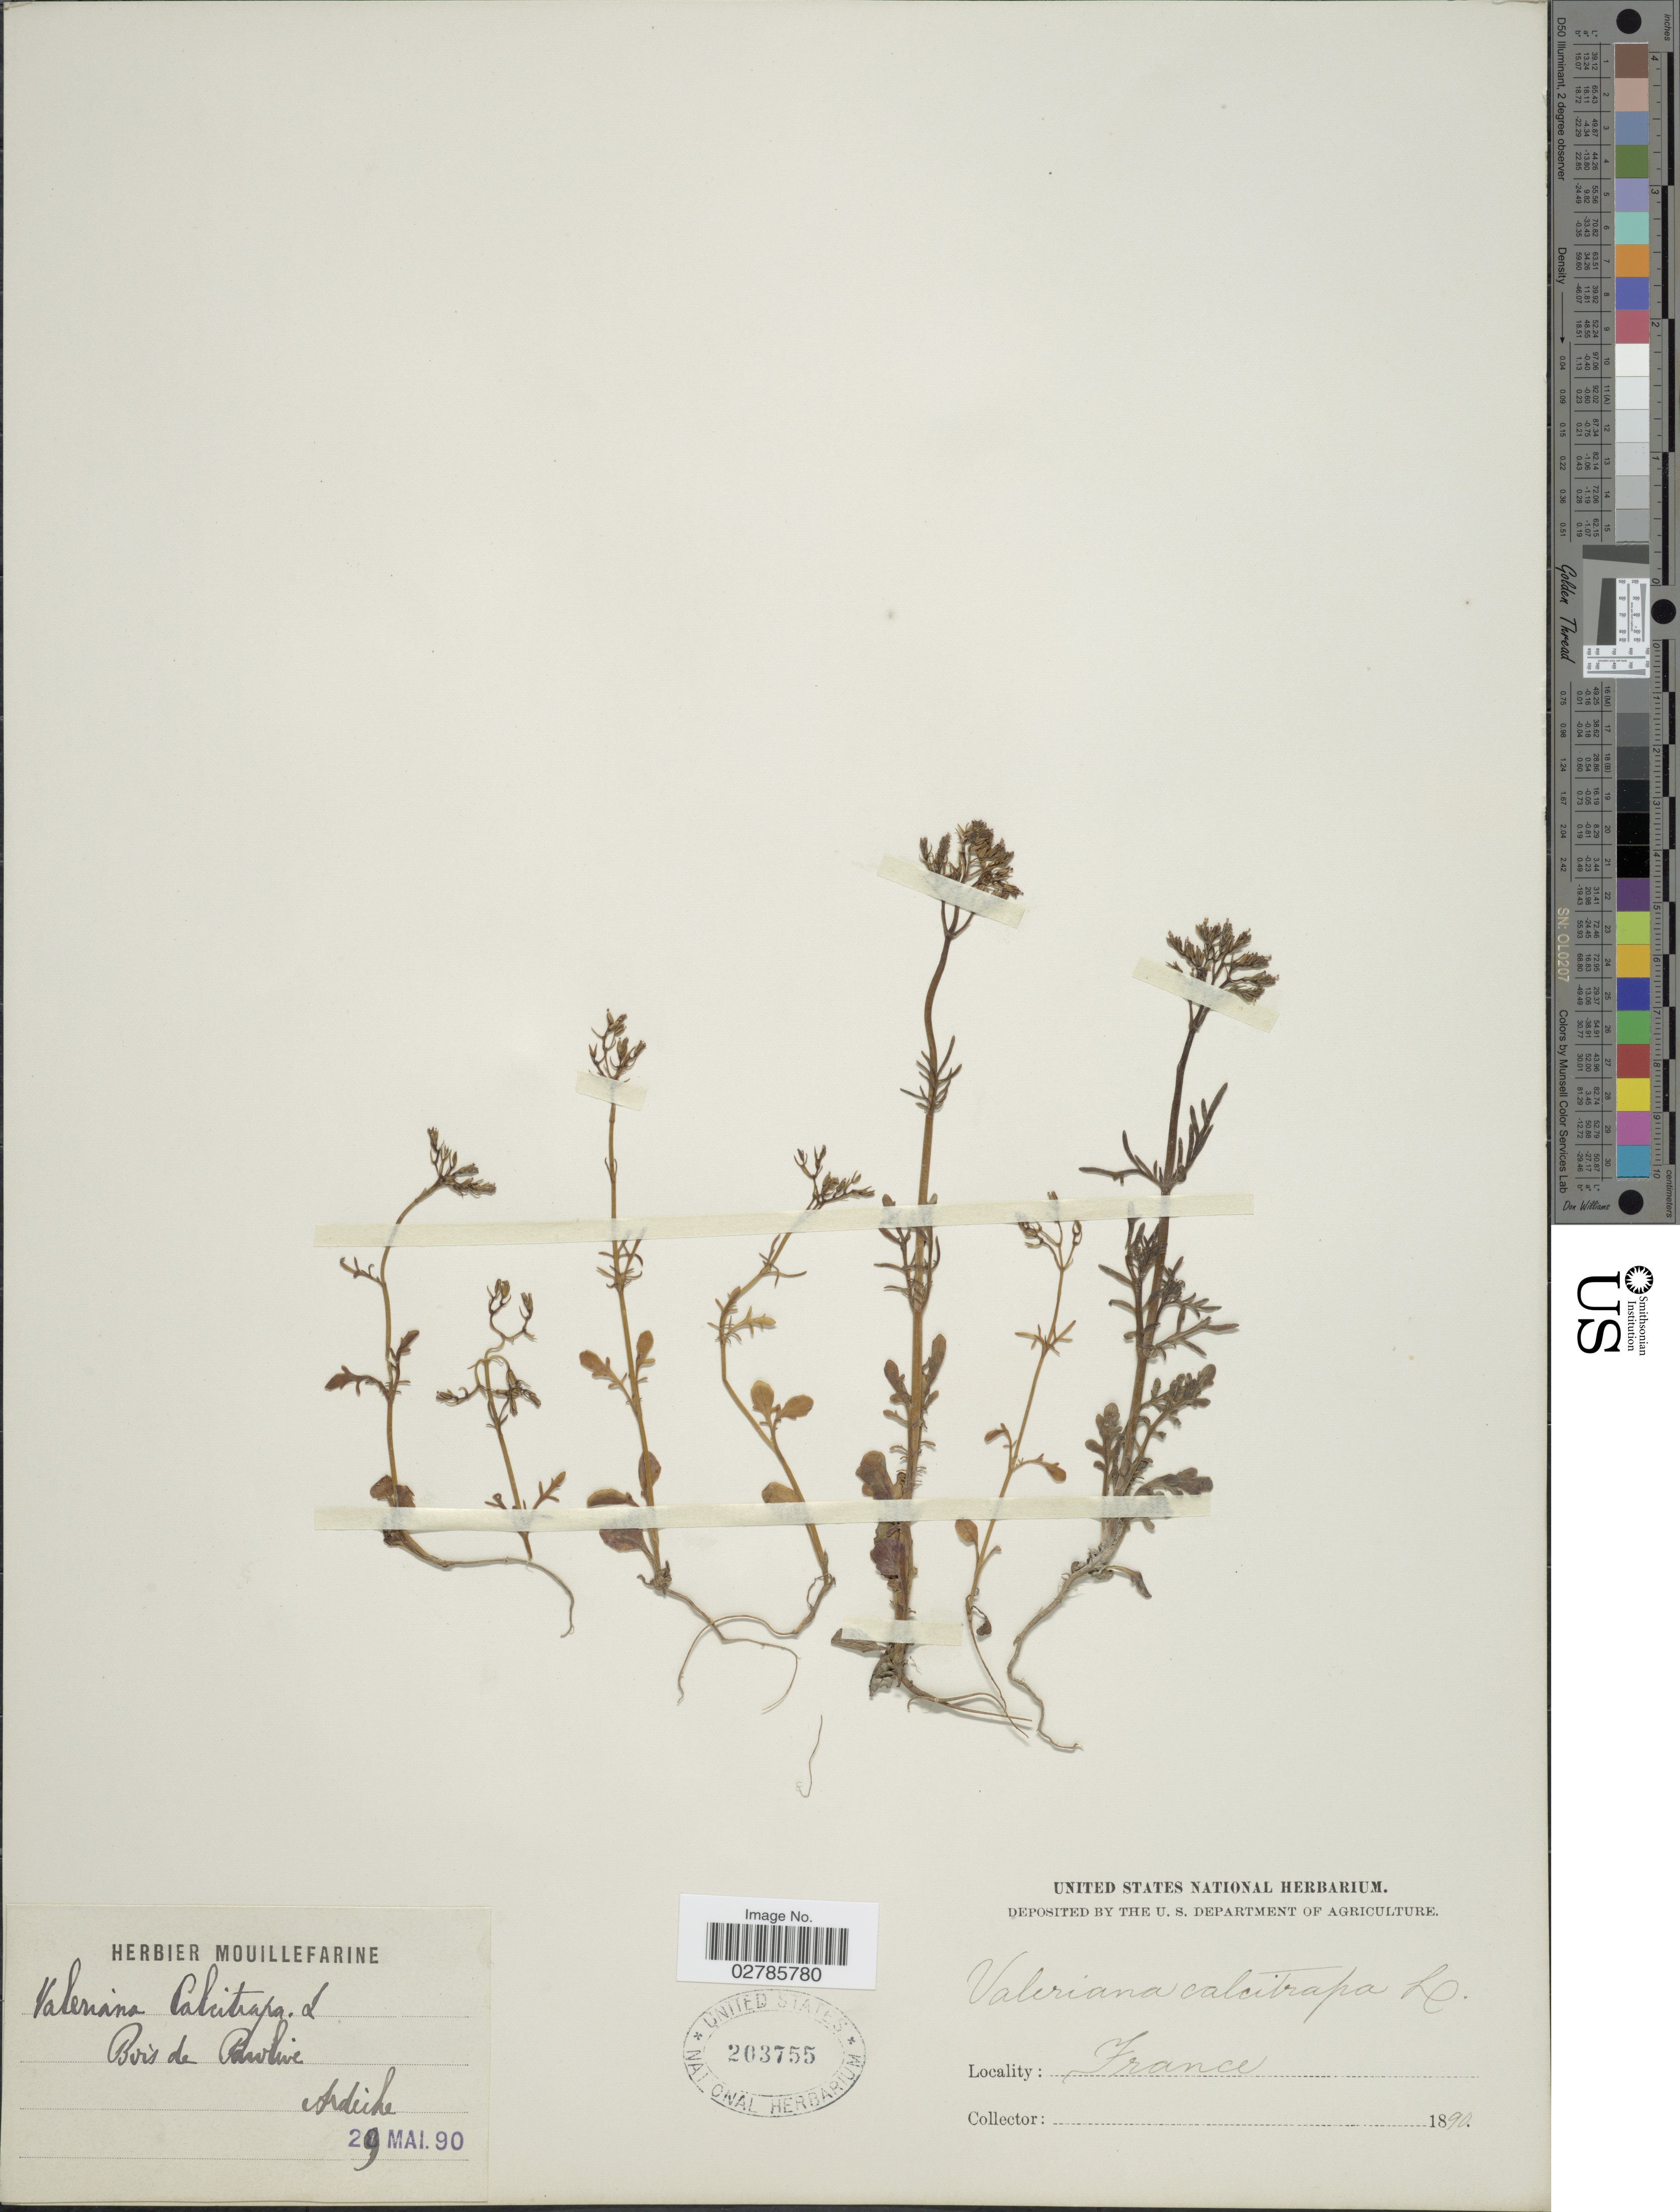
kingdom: Plantae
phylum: Tracheophyta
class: Magnoliopsida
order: Dipsacales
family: Caprifoliaceae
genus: Valeriana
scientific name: Valeriana calcitrapa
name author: L.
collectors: ex herb. Mouillefarine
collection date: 1890-05-29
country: France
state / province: Auvergne-Rhône-Alpes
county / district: Ardèche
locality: Bois de Parvlive. Ardèche.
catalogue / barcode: US 203755